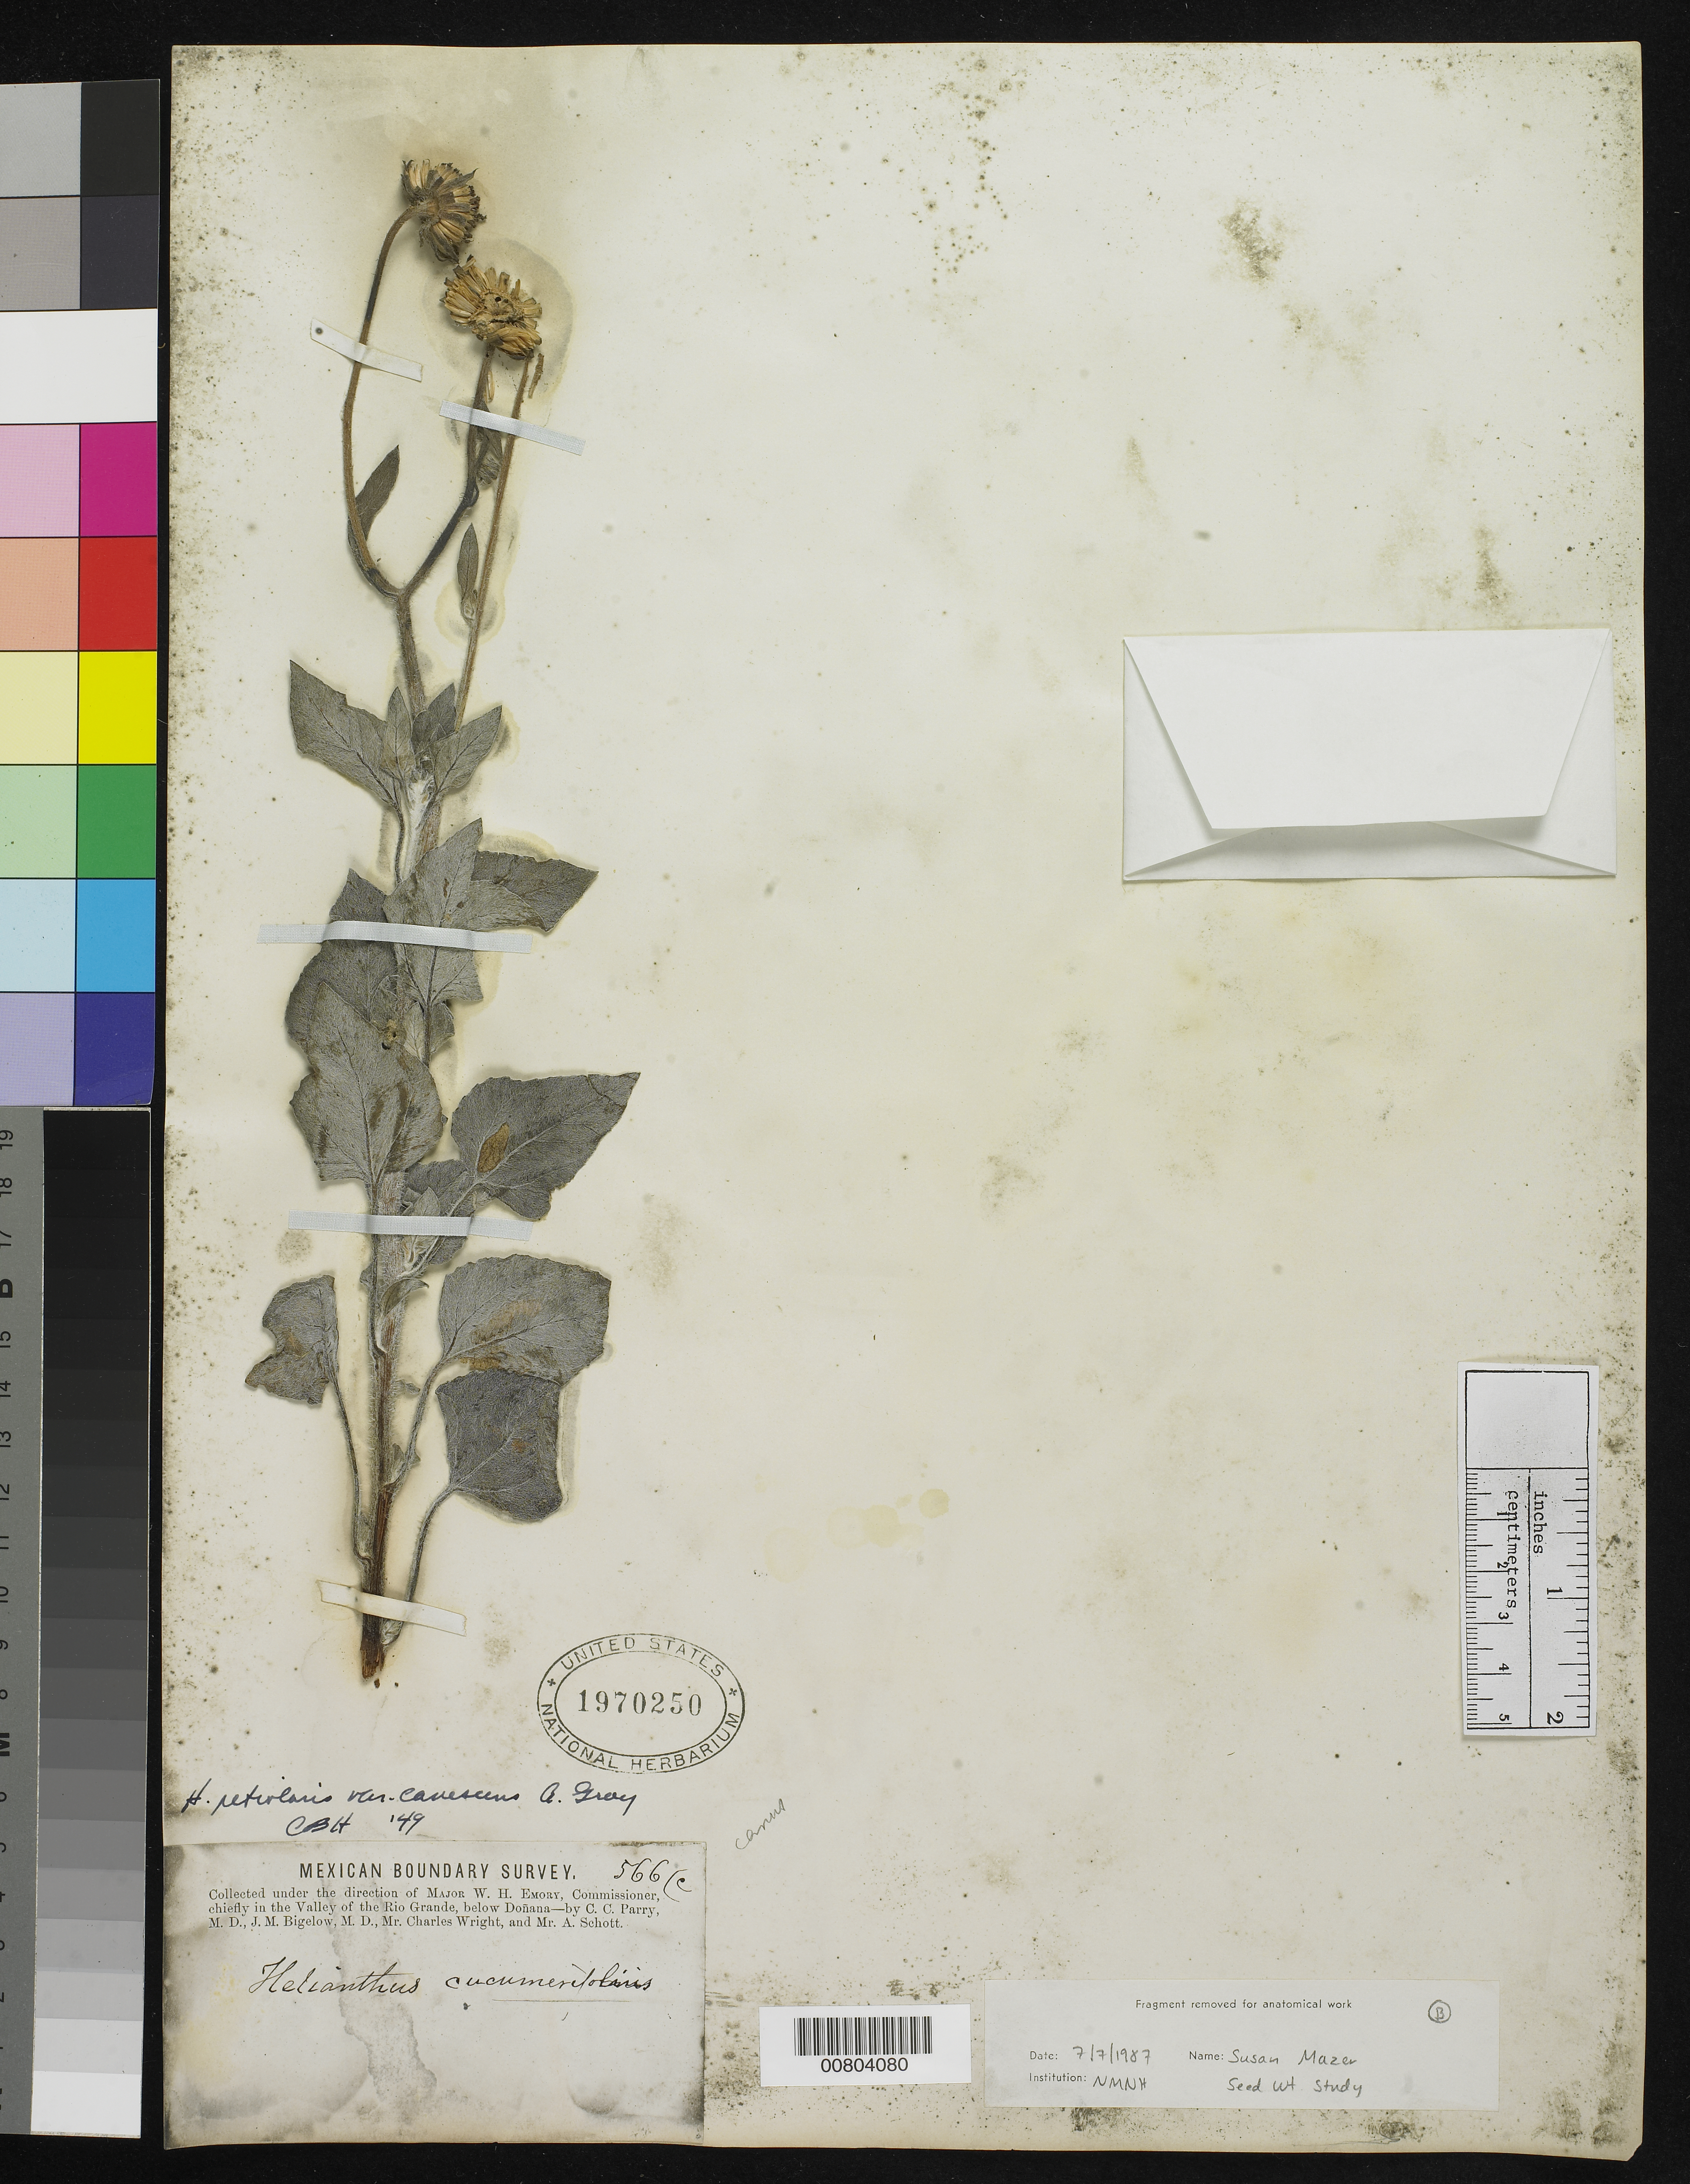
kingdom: Plantae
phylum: Tracheophyta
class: Magnoliopsida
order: Asterales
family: Asteraceae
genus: Helianthus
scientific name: Helianthus petiolaris var. canescens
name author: Nutt.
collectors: C. C. Parry, J. M. Bigelow, C. Wright & A. C. V. Schott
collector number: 566 c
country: United States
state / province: New Mexico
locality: Valley of the Rio Grande, below Doñana, New Mexico.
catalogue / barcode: US 1970250